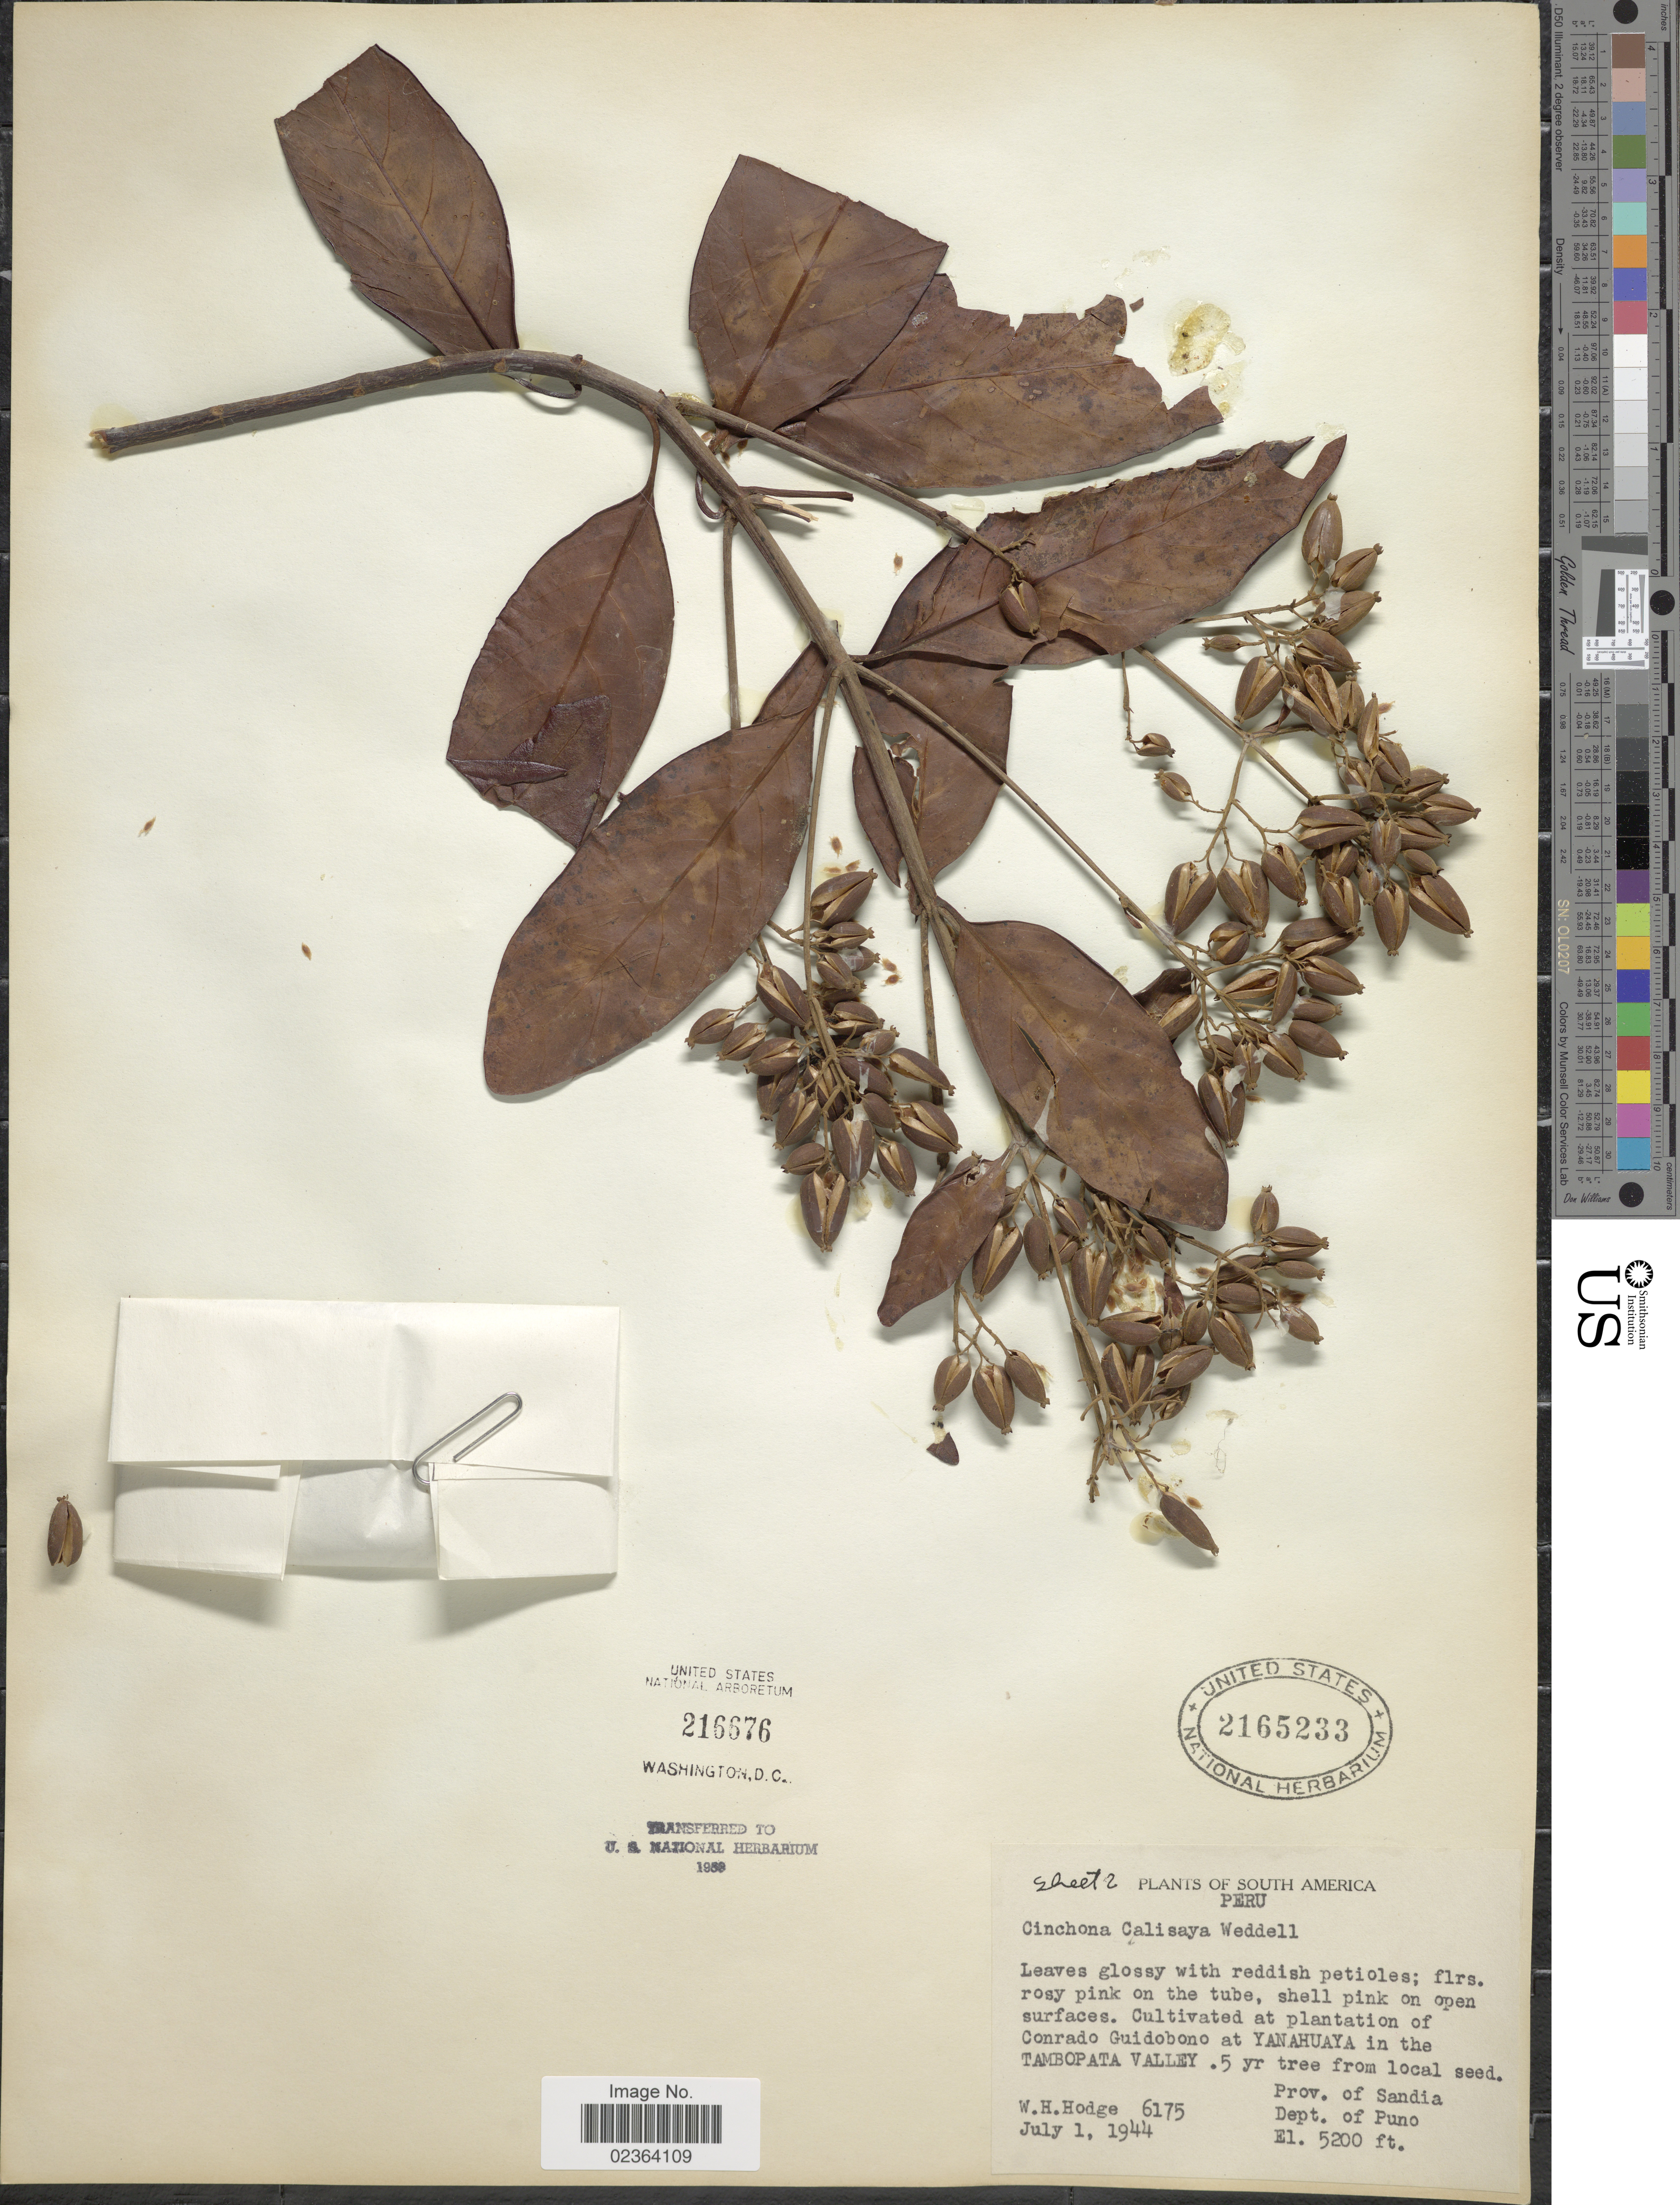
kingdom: Plantae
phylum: Tracheophyta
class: Magnoliopsida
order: Gentianales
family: Rubiaceae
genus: Cinchona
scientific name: Cinchona calisaya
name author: Wedd.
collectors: W. Hodge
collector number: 6175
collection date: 1944-07-01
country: Peru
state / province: Puno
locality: Prov. of Sandia, Dept. of Puno, at the plantation of Conrado Guidobono at Yanahuaya in the Tambopata Valley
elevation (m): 1585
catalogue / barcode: US 2165233